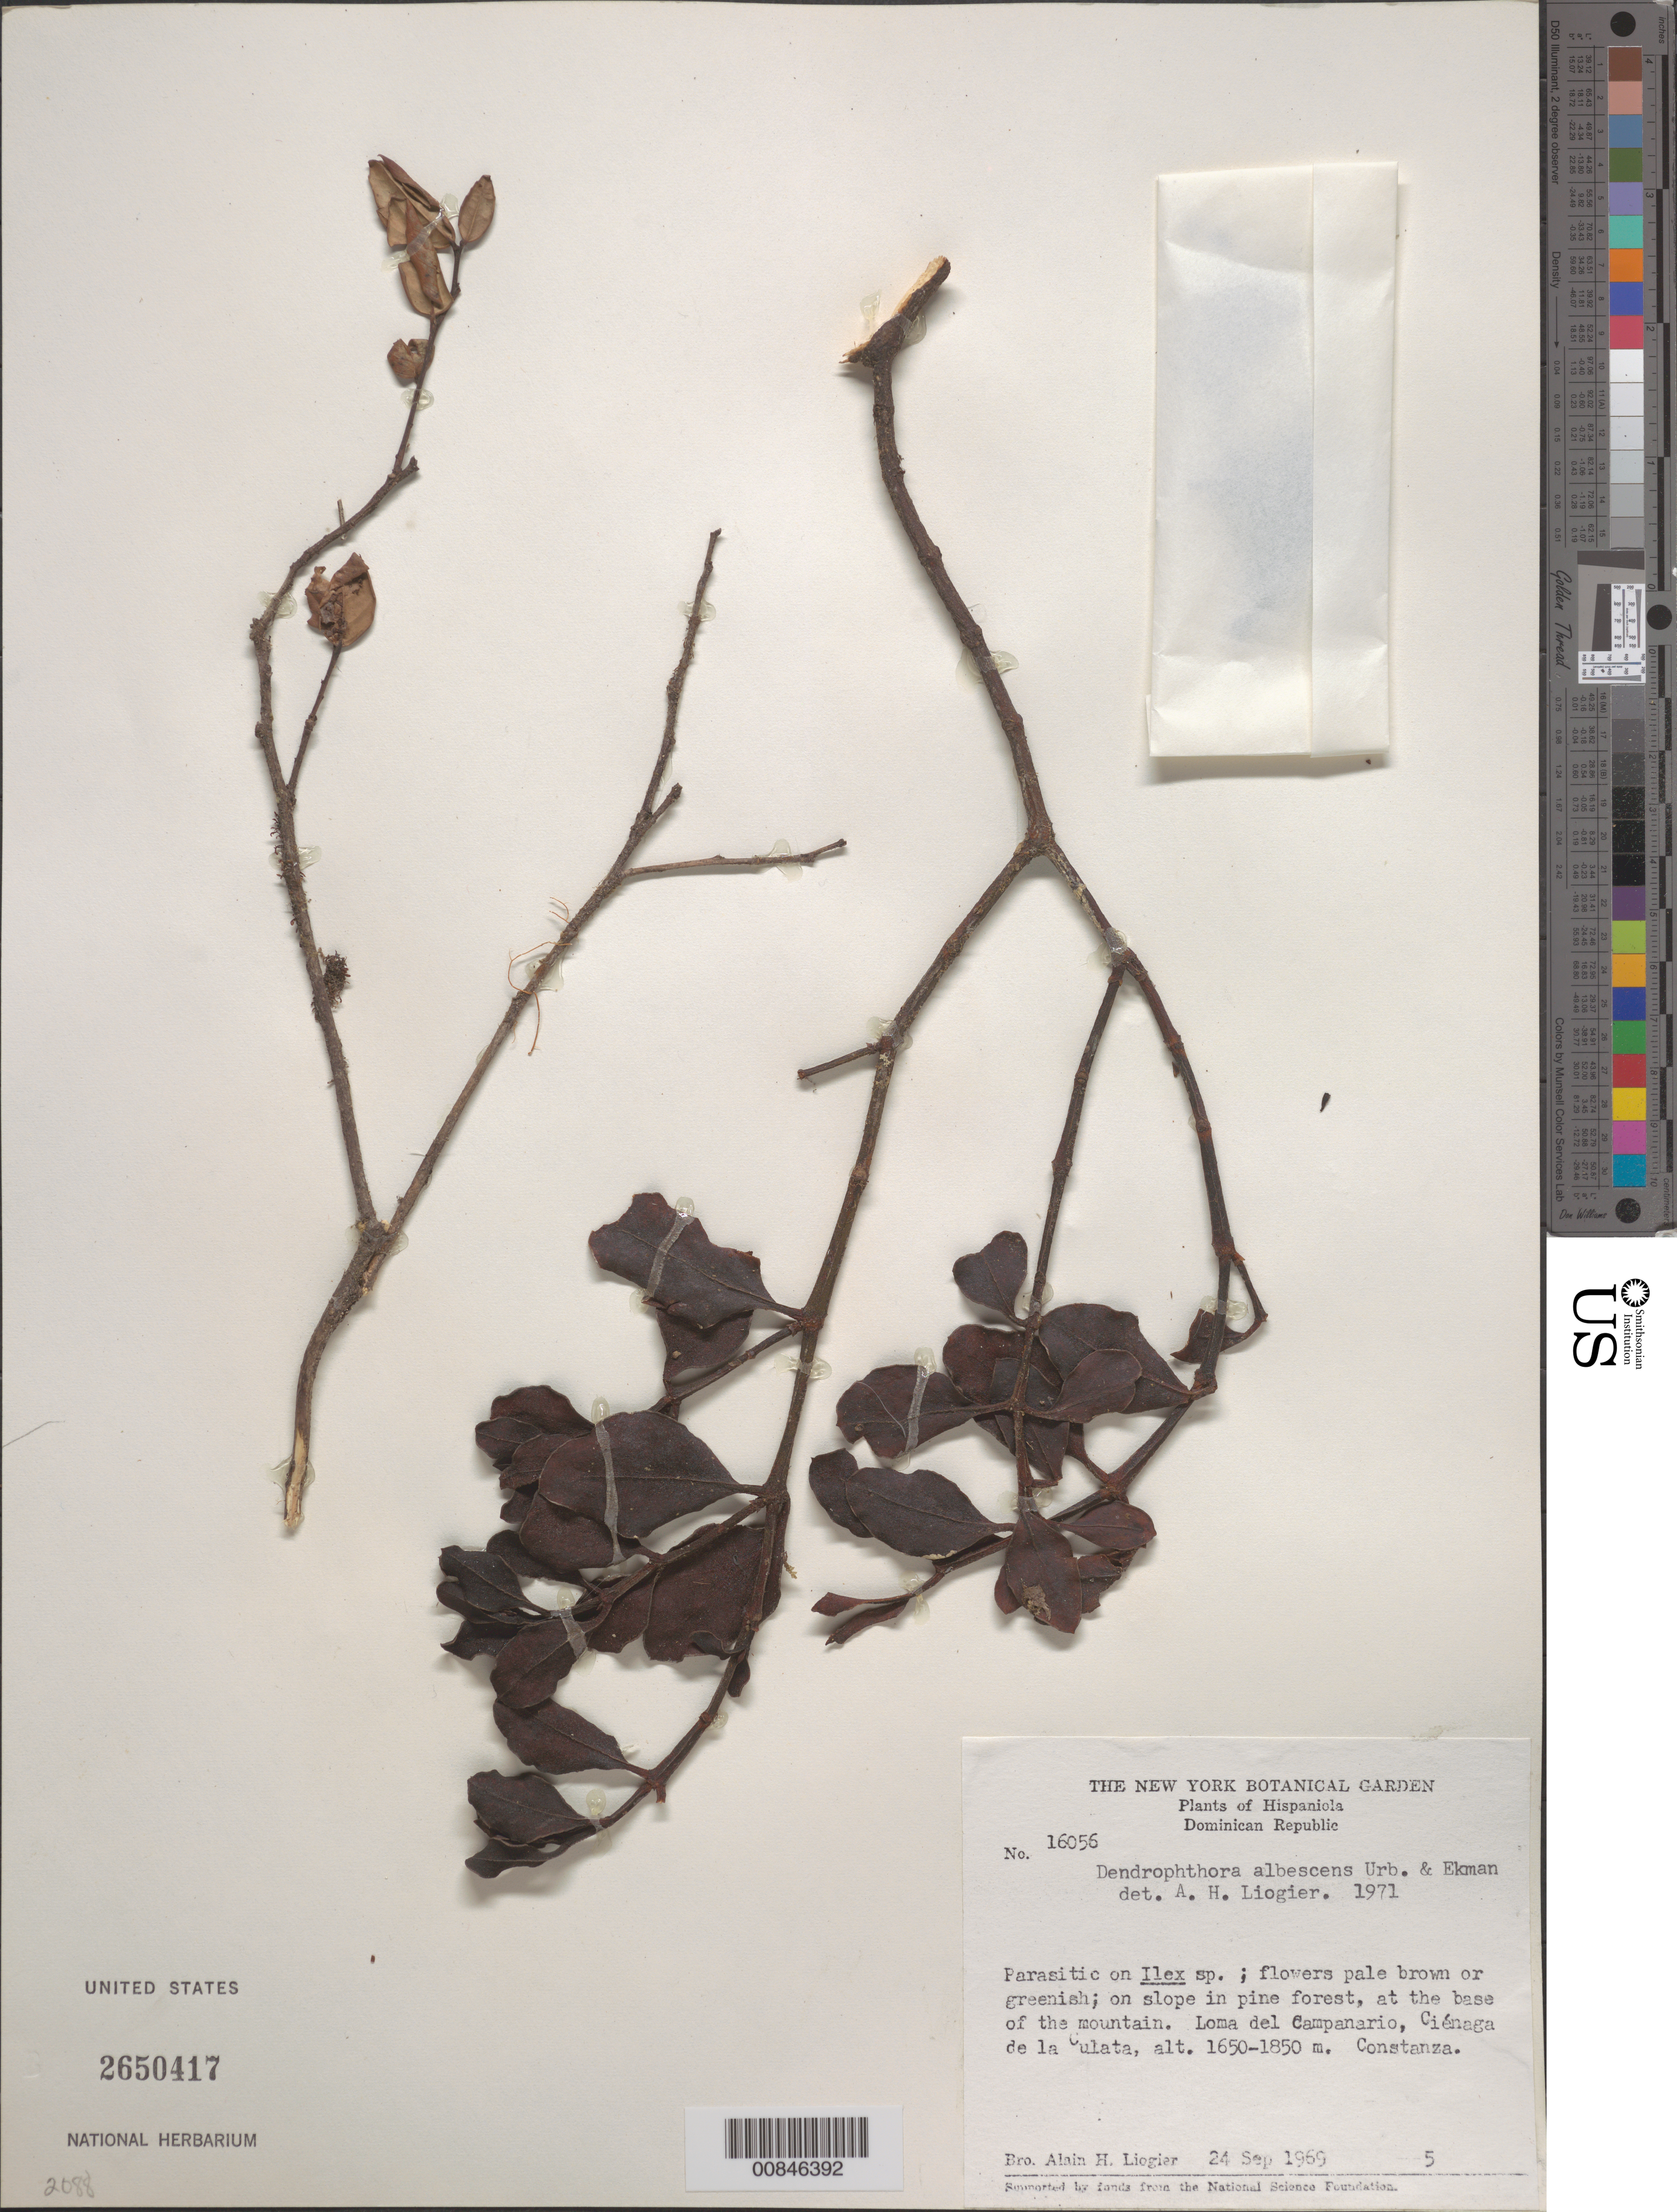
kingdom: Plantae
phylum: Tracheophyta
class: Magnoliopsida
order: Santalales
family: Viscaceae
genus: Dendrophthora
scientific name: Dendrophthora tetrastachya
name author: (C. Wright ex Griseb.) Urb.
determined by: Caraballo-Ortiz, Marcos A., (MISS), University of Mississippi (UNITED STATES)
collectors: A. H. Liogier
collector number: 16056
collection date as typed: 24 Sep 1969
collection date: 1969-09-24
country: Dominican Republic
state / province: La Vega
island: Hispaniola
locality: Loma del Campanario, Ciénaga de la Culata. Constanza.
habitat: On Ilex sp.; on slope in pine forest, at the base of the mountain.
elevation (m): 1650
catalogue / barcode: US 2650417